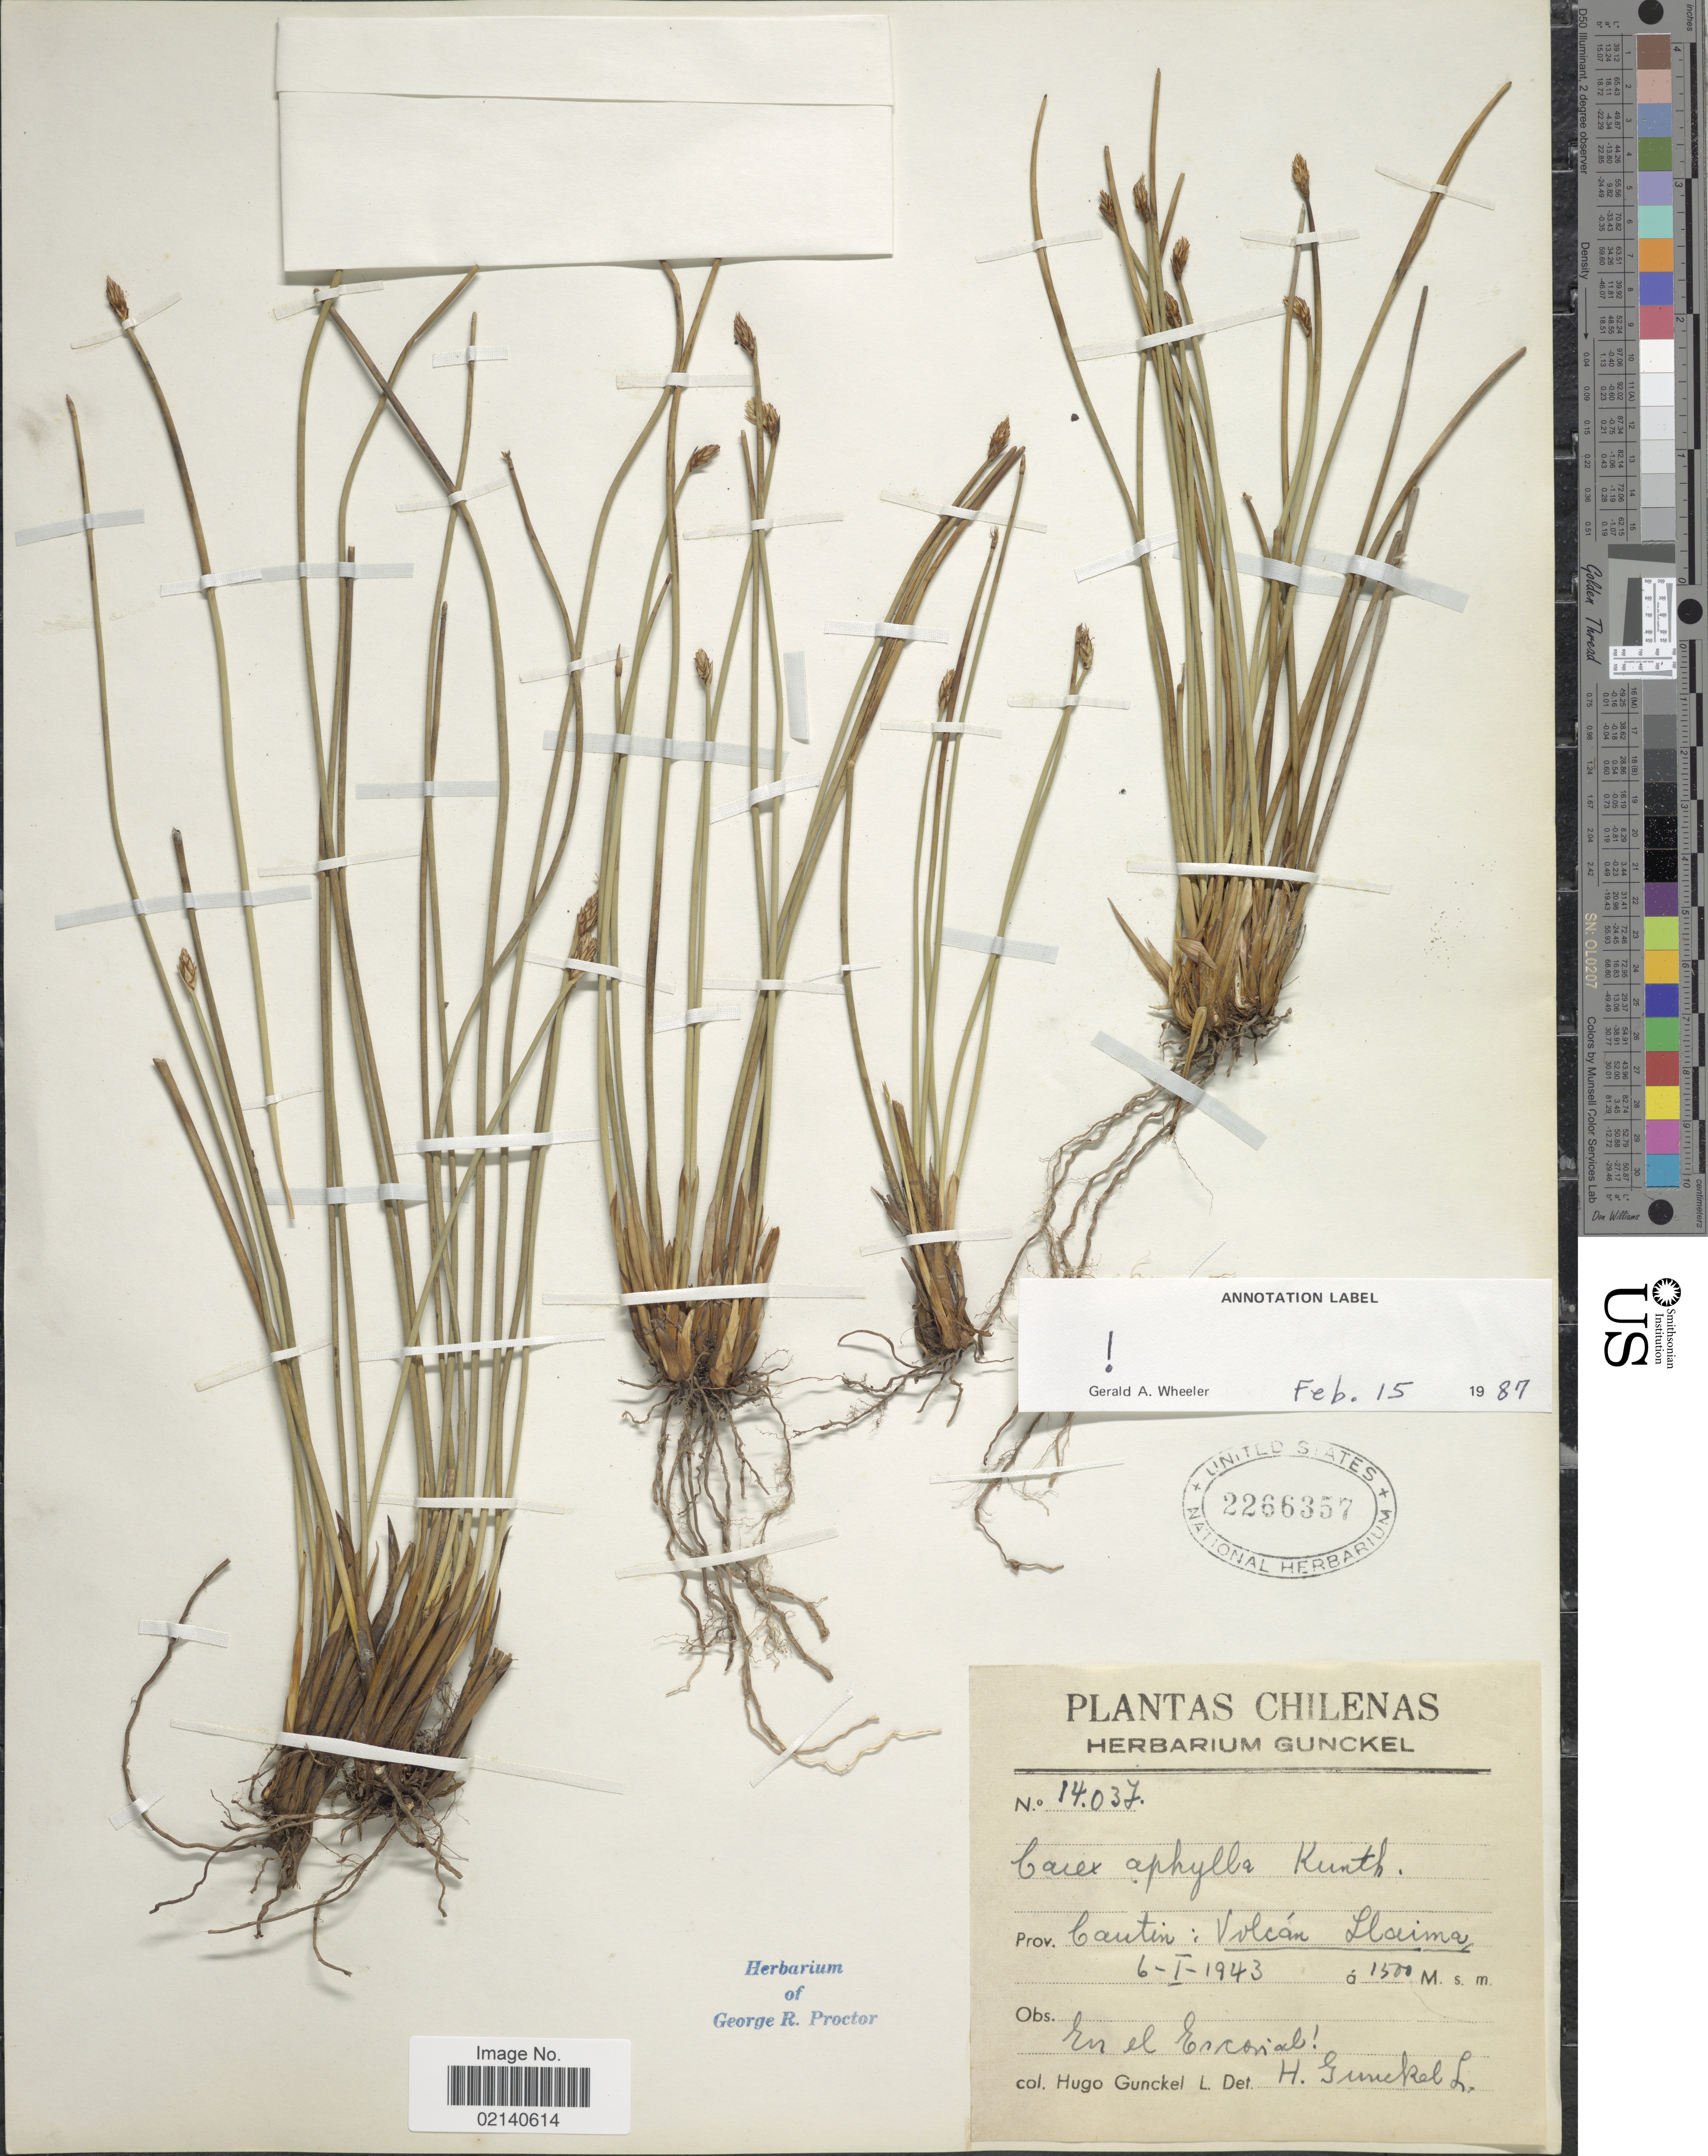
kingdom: Plantae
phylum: Tracheophyta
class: Liliopsida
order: Poales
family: Cyperaceae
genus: Carex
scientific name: Carex aphylla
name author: Kunth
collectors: H. Gunckel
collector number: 14037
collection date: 1943-01-06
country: Chile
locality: Chilenas. Cantin: Volcan Llaima.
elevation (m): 1500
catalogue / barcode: US 2266357